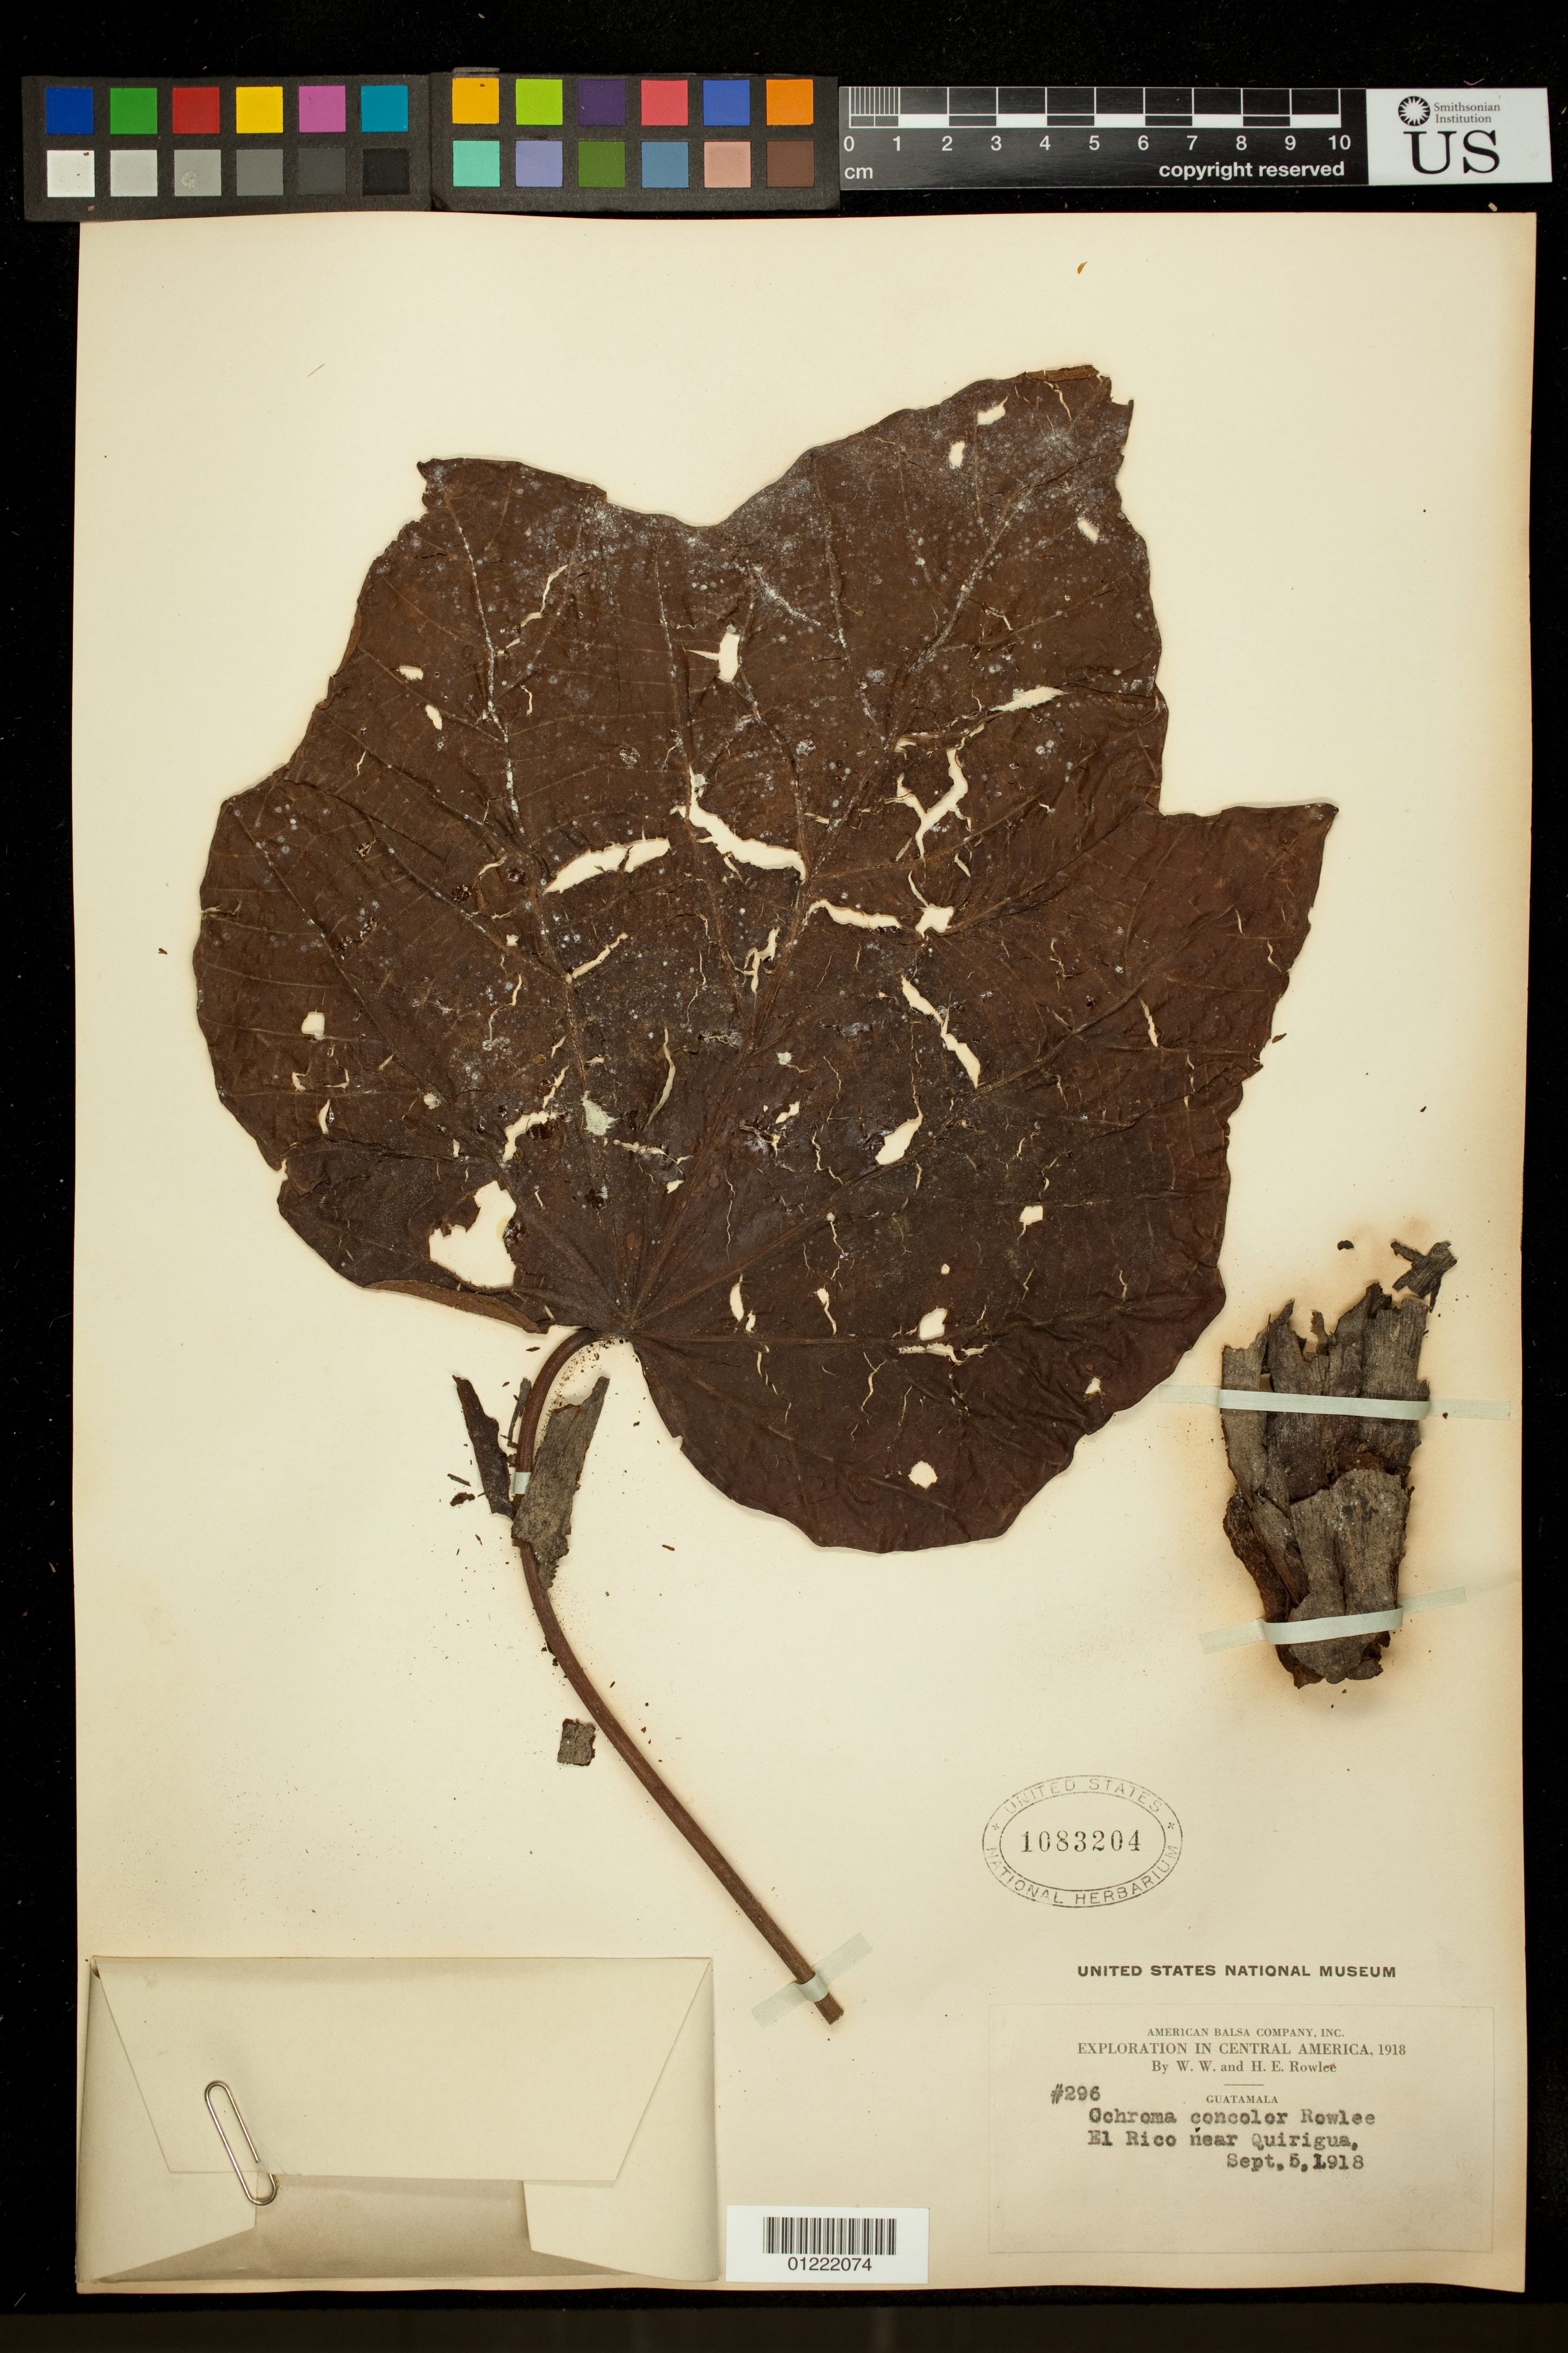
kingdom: Plantae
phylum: Tracheophyta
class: Magnoliopsida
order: Malvales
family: Malvaceae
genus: Ochroma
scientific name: Ochroma pyramidale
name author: (Cav. ex Lam.) Urb.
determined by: Dorr, L. J., (BOT), Smithsonian Institution - National Museum of Natural History (UNITED STATES)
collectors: W. W. Rowlee & H. E. Rowlee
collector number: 296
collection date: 1918-09-05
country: Guatemala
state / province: Izabal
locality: El Rico near Quirigua.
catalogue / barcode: US 1083204